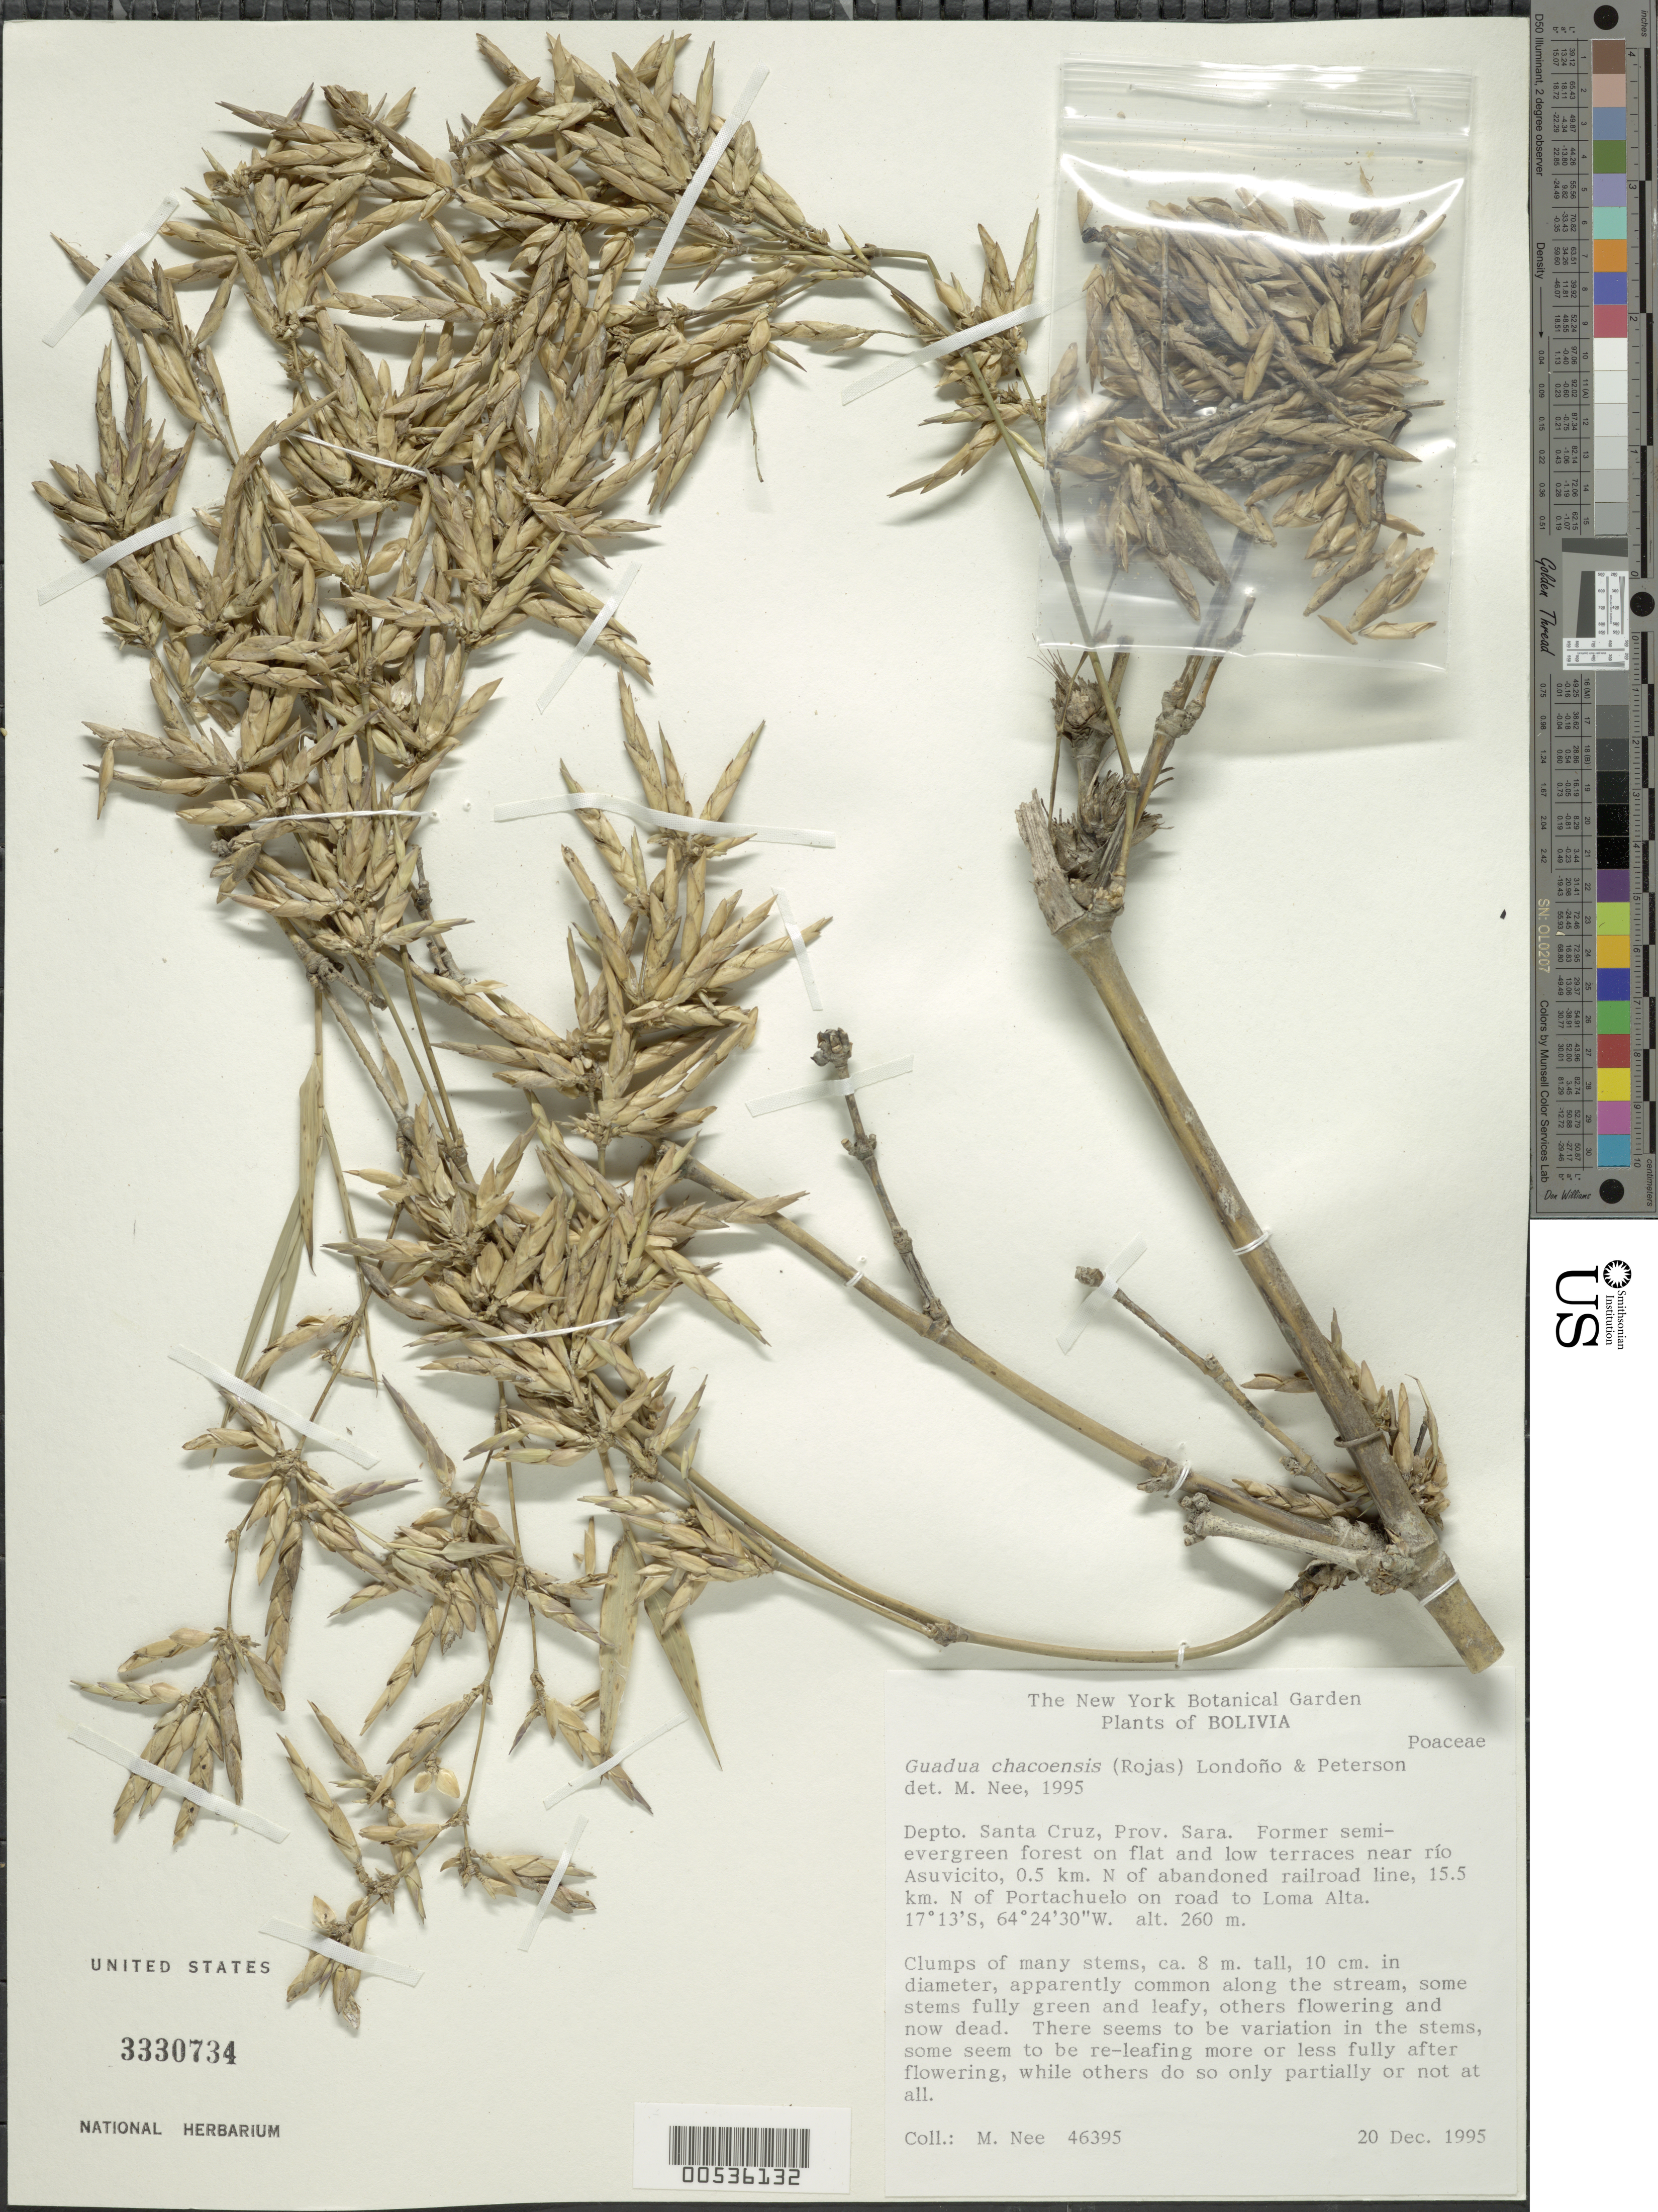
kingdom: Plantae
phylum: Tracheophyta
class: Liliopsida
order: Poales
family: Poaceae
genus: Guadua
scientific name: Guadua chacoensis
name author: (Rojas) Londoño & P.M. Peterson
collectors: M. Nee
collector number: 46395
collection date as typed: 20 Dec 1995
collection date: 1995-12-20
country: Bolivia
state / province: Santa Cruz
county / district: Sara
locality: N of Portachuelo road to Loma Alta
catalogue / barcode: US 3330734